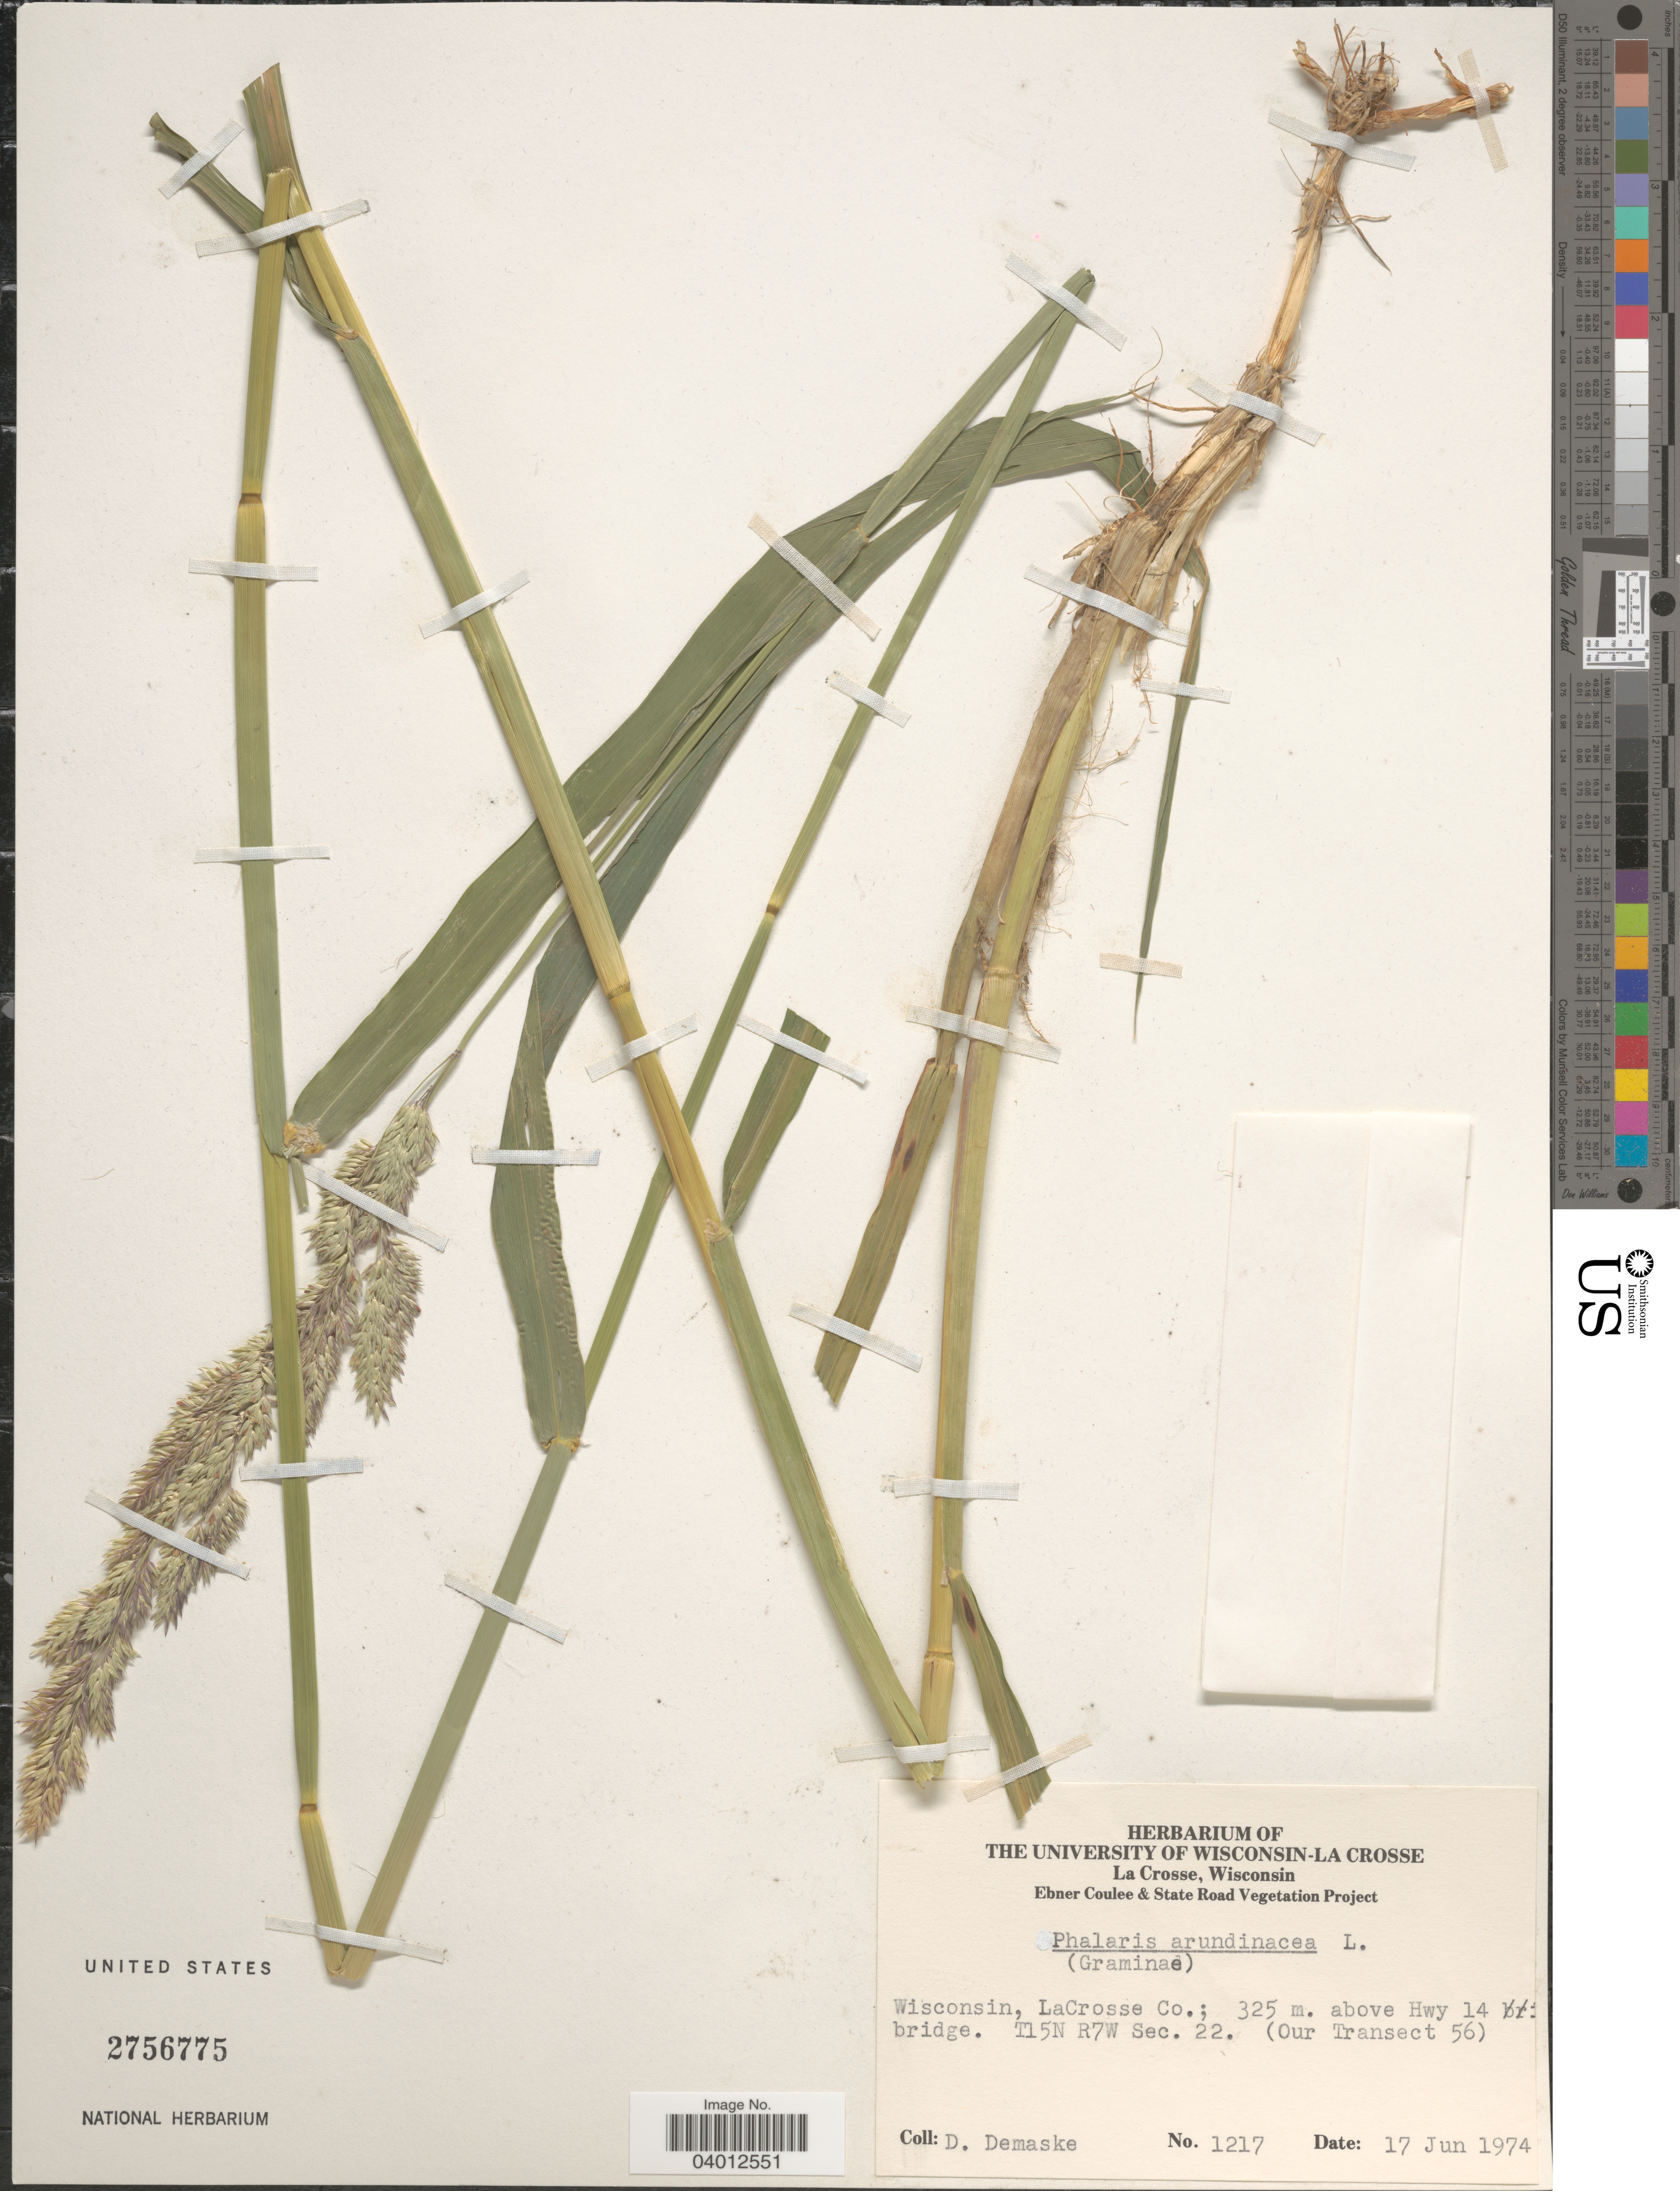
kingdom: Plantae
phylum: Tracheophyta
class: Liliopsida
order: Poales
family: Poaceae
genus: Phalaris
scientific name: Phalaris arundinacea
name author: L.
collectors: D. Demaske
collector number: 1217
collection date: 1974-06-17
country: United States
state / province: Wisconsin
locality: LaCrosse Co.; 325 m. above Hwy 14 bridge. T15N R7W Sec. 22. (Our Transect 56).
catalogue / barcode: US 2756775